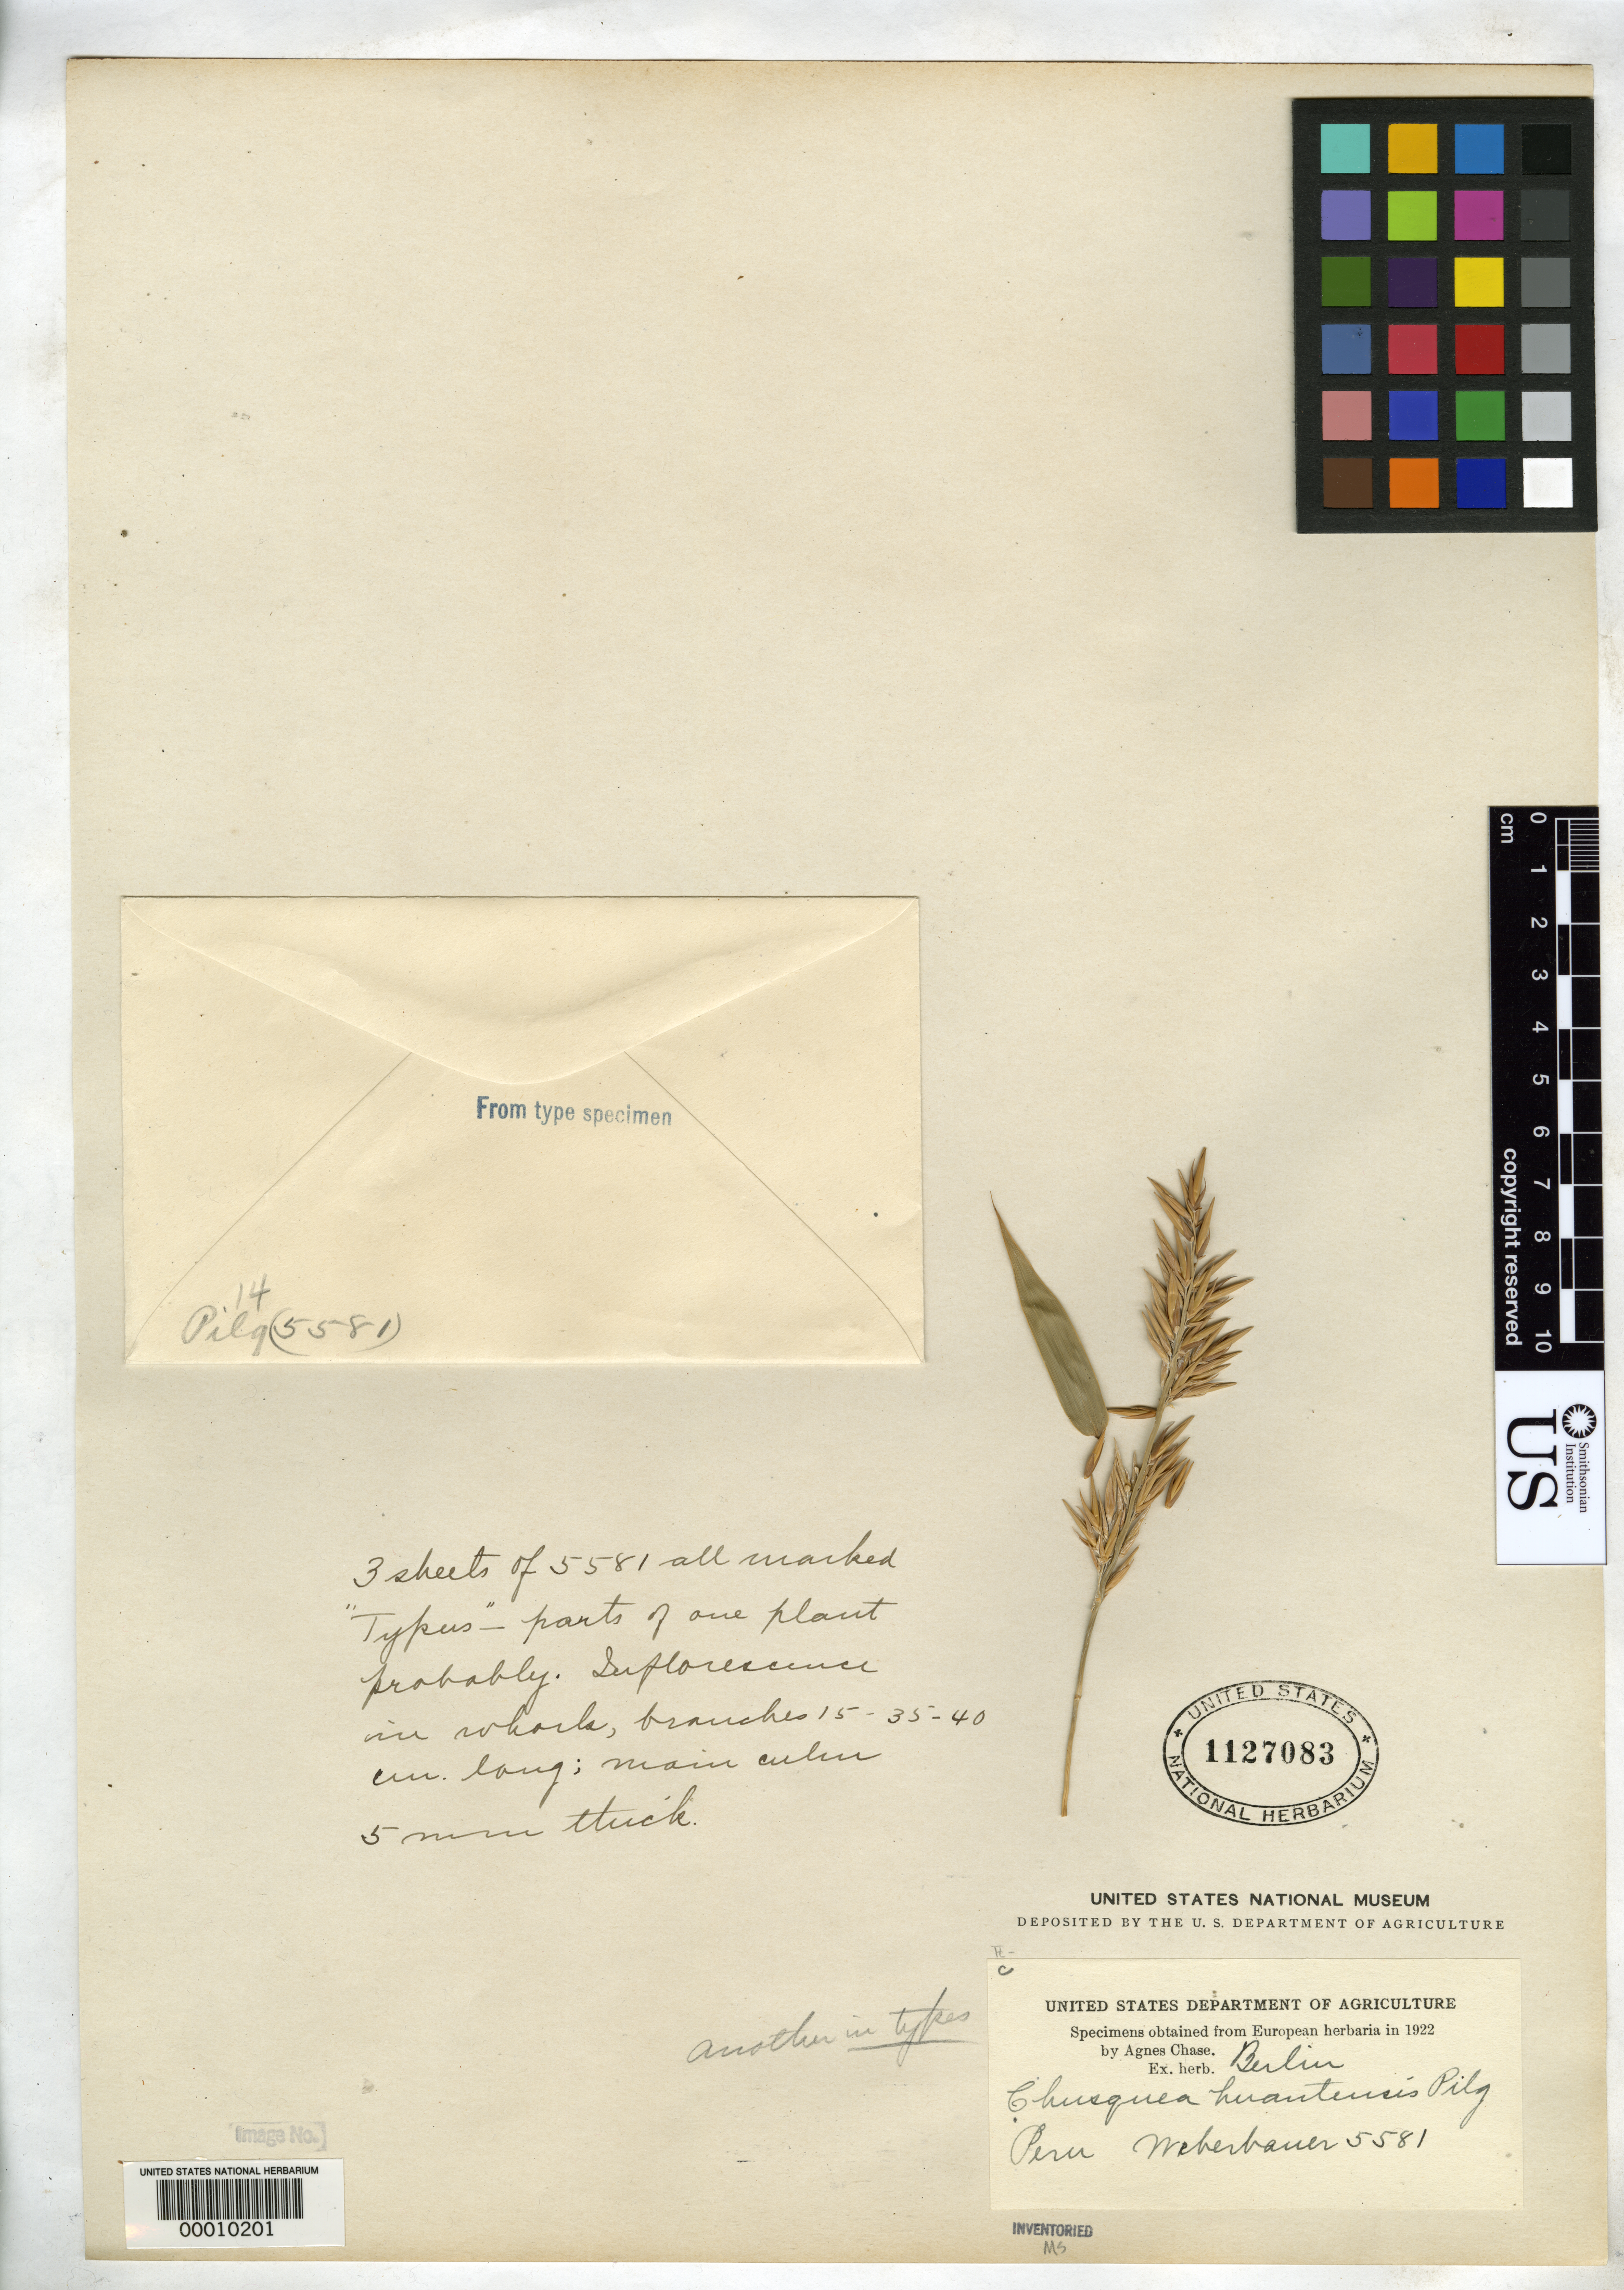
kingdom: Plantae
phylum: Tracheophyta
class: Liliopsida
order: Poales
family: Poaceae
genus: Chusquea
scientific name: Chusquea huantensis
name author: Pilg.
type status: Type Fragment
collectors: A. Weberbauer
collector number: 5581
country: Peru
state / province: Ayacucho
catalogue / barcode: US 1127083